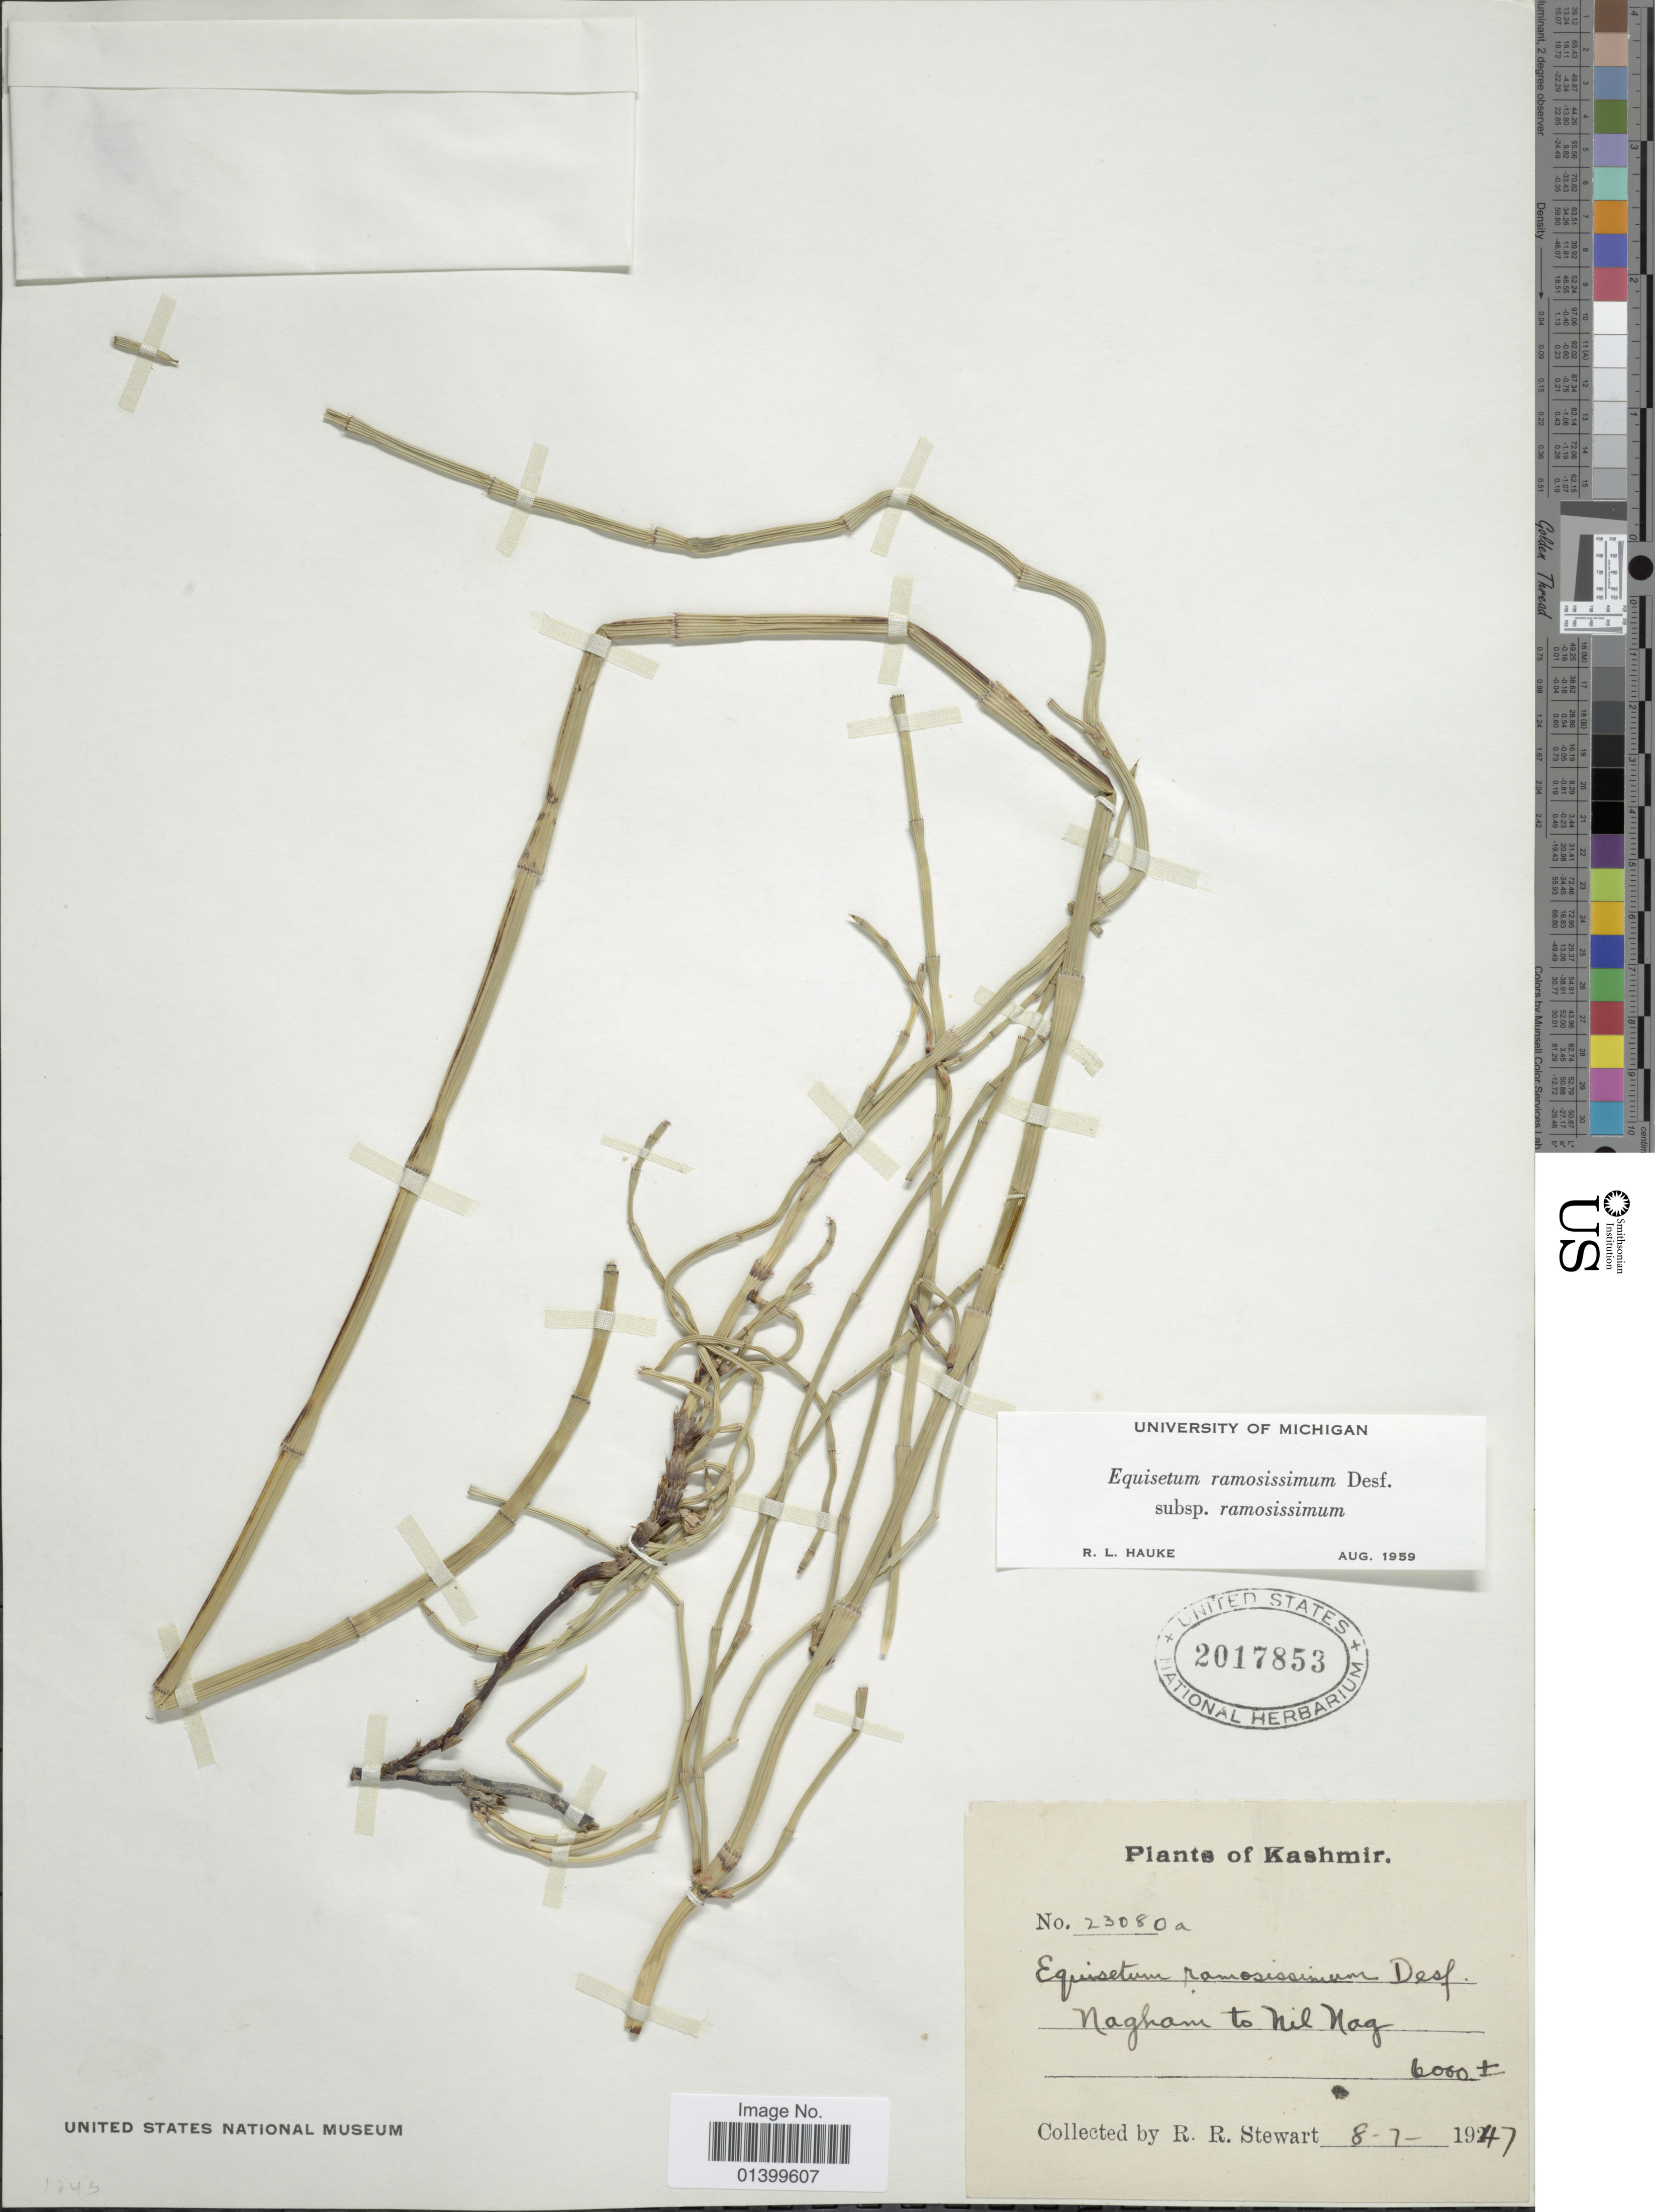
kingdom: Plantae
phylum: Tracheophyta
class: Polypodiopsida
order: Equisetales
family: Equisetaceae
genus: Equisetum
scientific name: Equisetum ramosissimum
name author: Desf.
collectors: R. R. Stewart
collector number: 23080a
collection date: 1947-07-08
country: India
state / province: Jammu and Kashmir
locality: Plants of Kashmir. Nagham to Nil Nag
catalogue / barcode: US 2017853